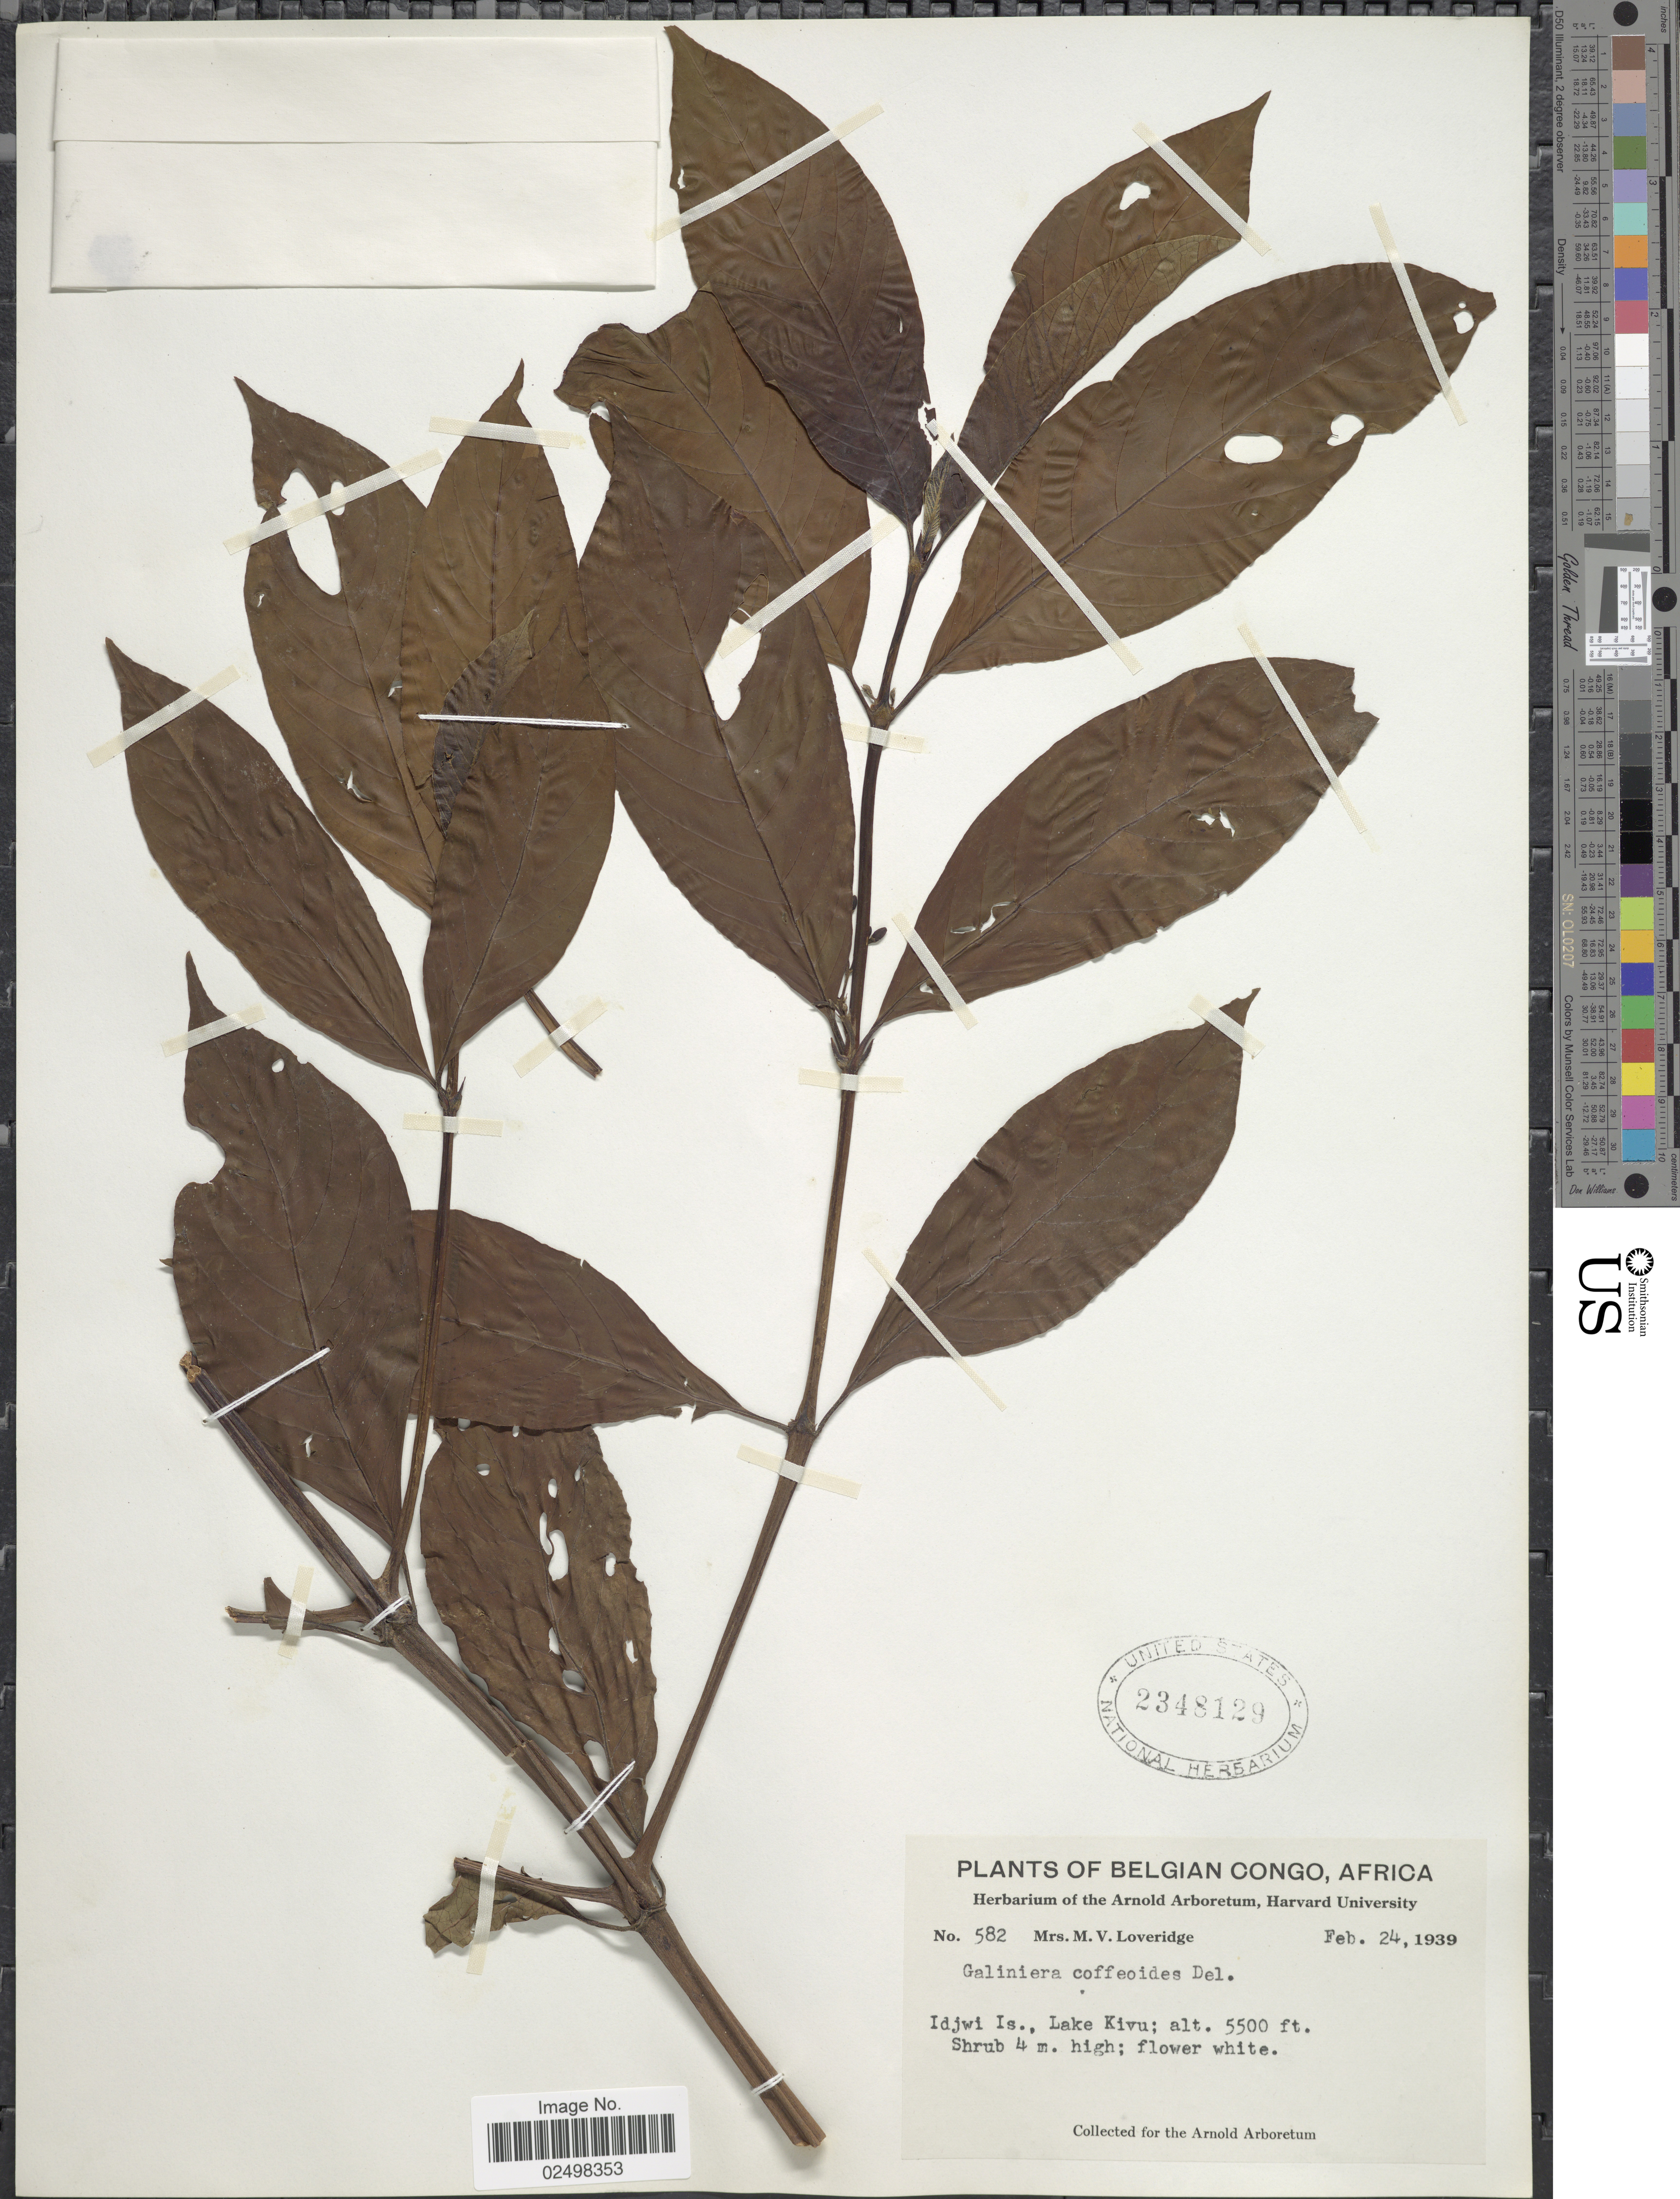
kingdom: Plantae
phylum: Tracheophyta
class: Magnoliopsida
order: Gentianales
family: Rubiaceae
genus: Galiniera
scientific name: Galiniera coffeoides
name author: Delile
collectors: M. Loveridge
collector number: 582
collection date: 1939-02-24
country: Congo, Democratic Republic of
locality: Belgian Congo, Idjwi Is., Lale Kivu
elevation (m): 1676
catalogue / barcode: US 2348129